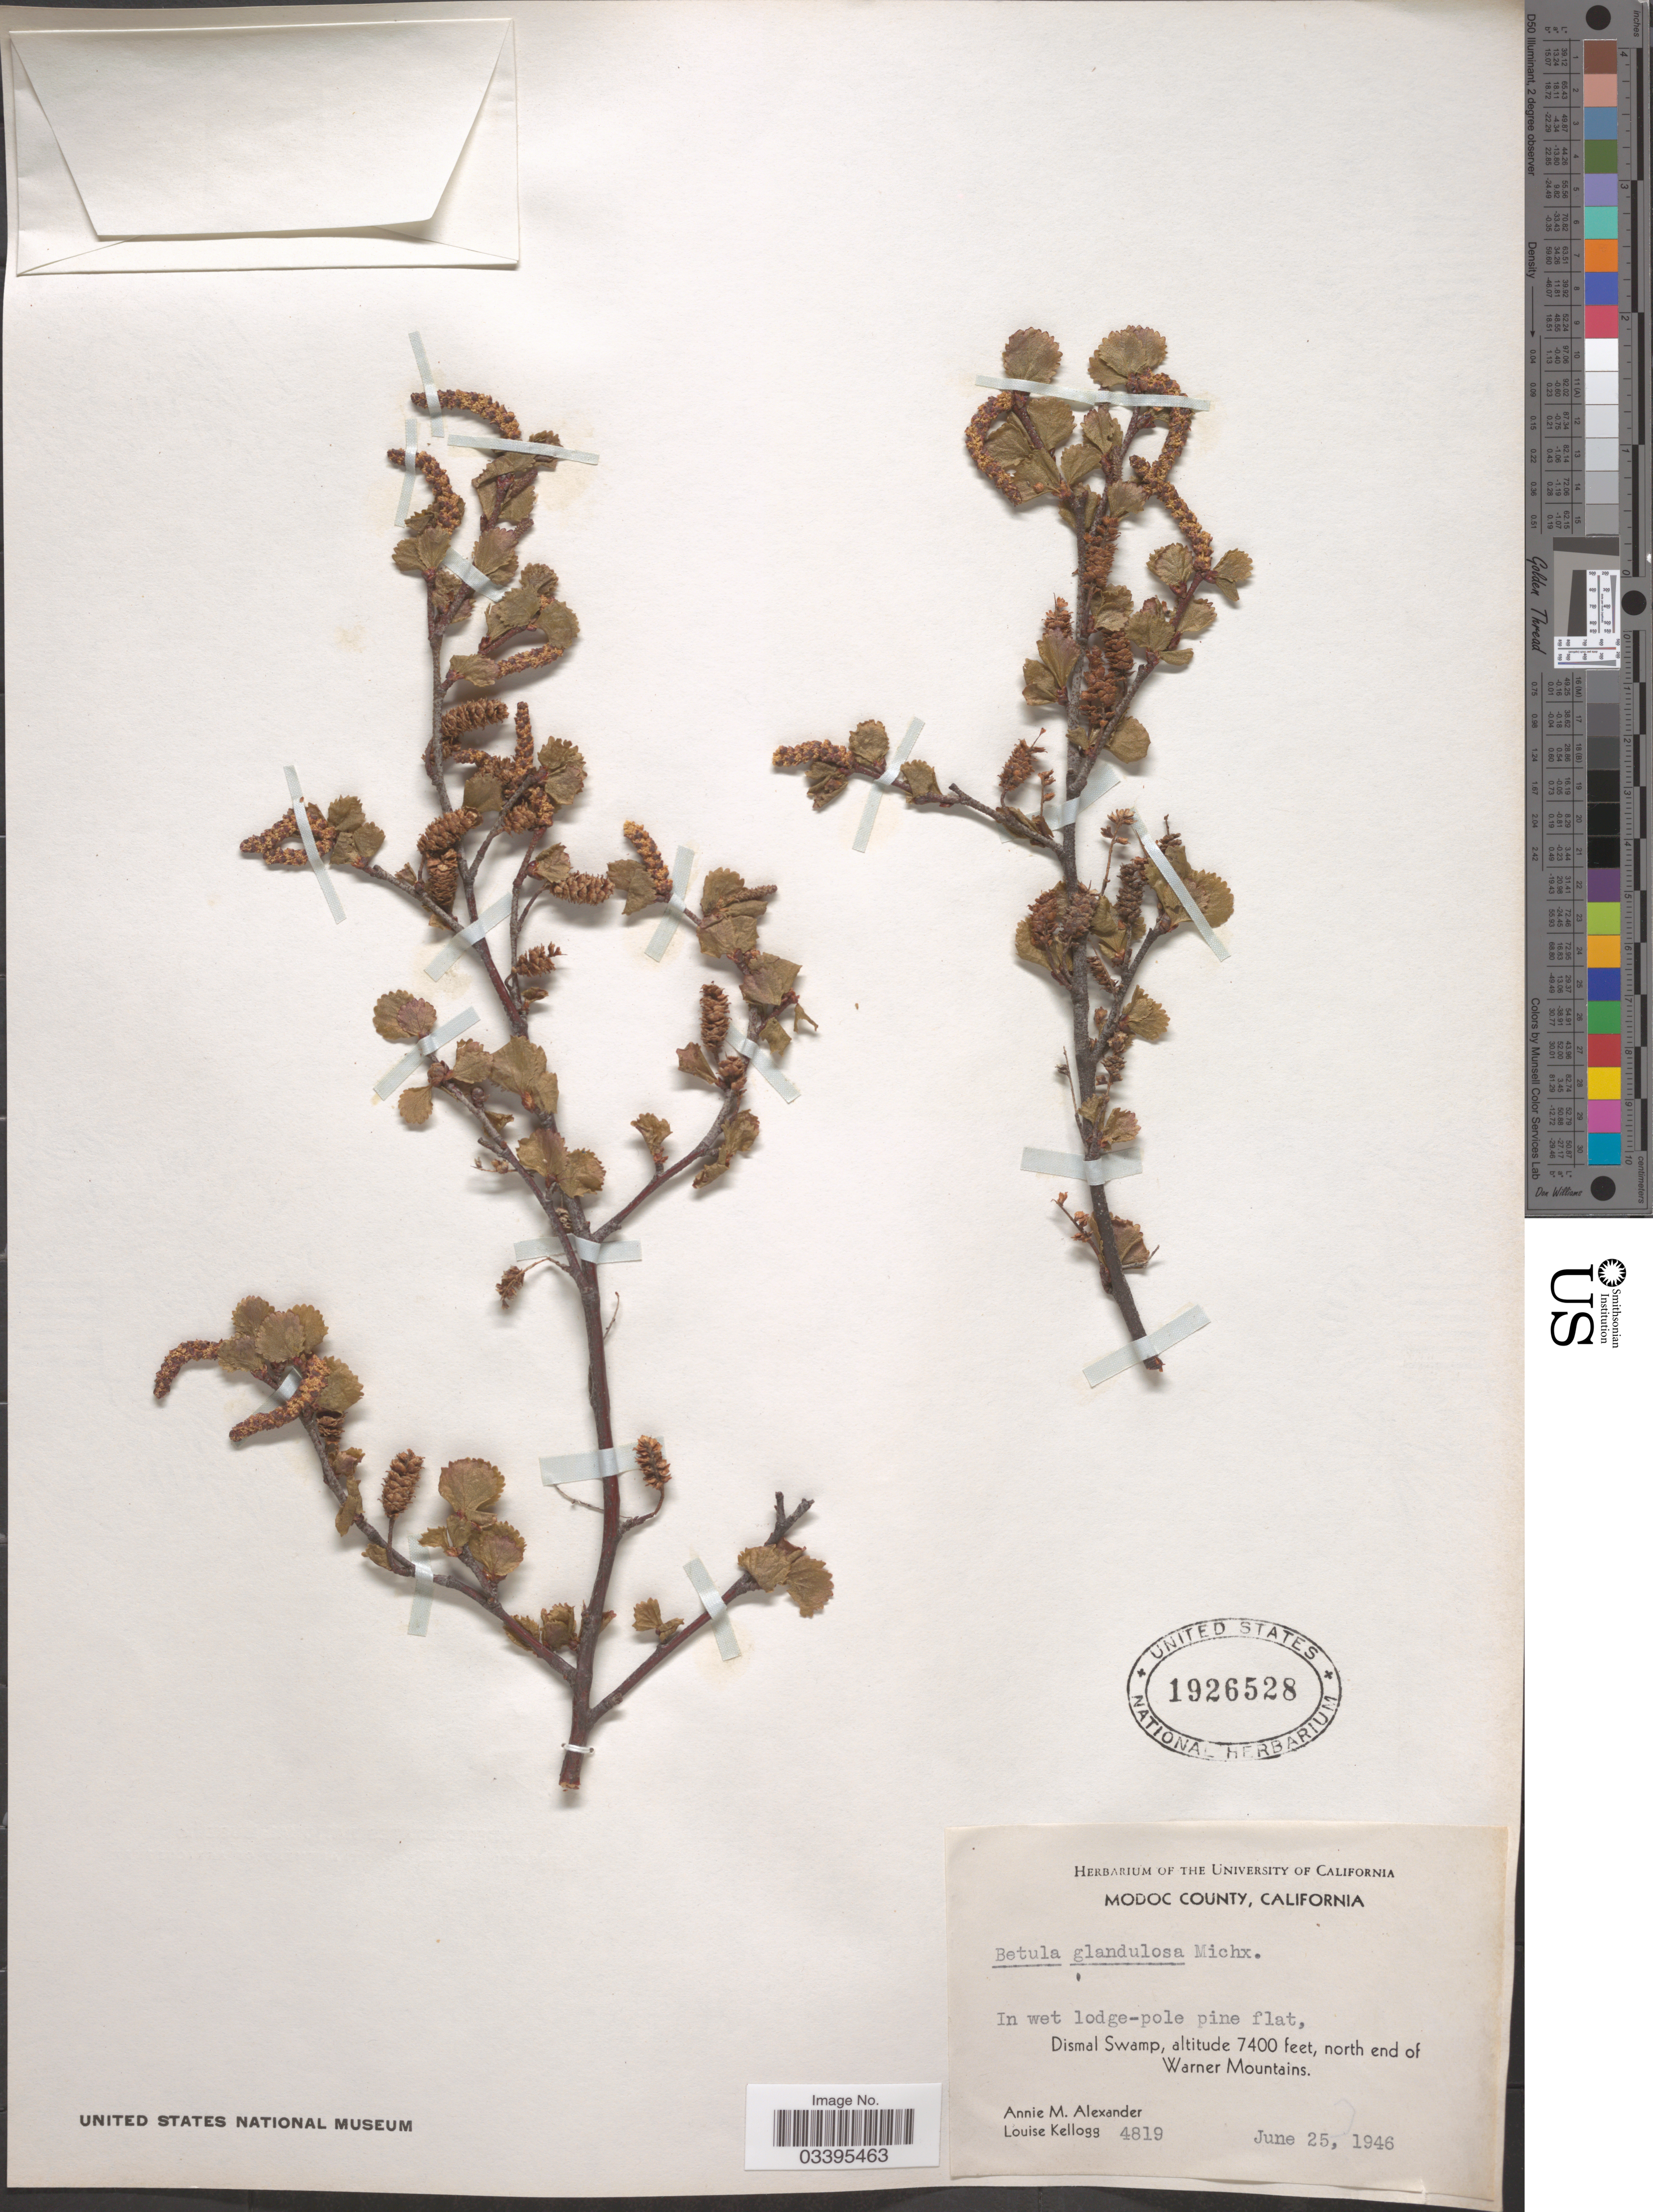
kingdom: Plantae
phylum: Tracheophyta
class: Magnoliopsida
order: Fagales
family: Betulaceae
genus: Betula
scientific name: Betula glandulosa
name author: Michx.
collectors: A. M. Alexander & L. Kellogg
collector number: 4819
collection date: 1946-06-25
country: United States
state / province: California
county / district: Modoc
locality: Modoc County. Dismal Swamp, north end of Warner Mountains.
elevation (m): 2256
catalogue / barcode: US 1926528